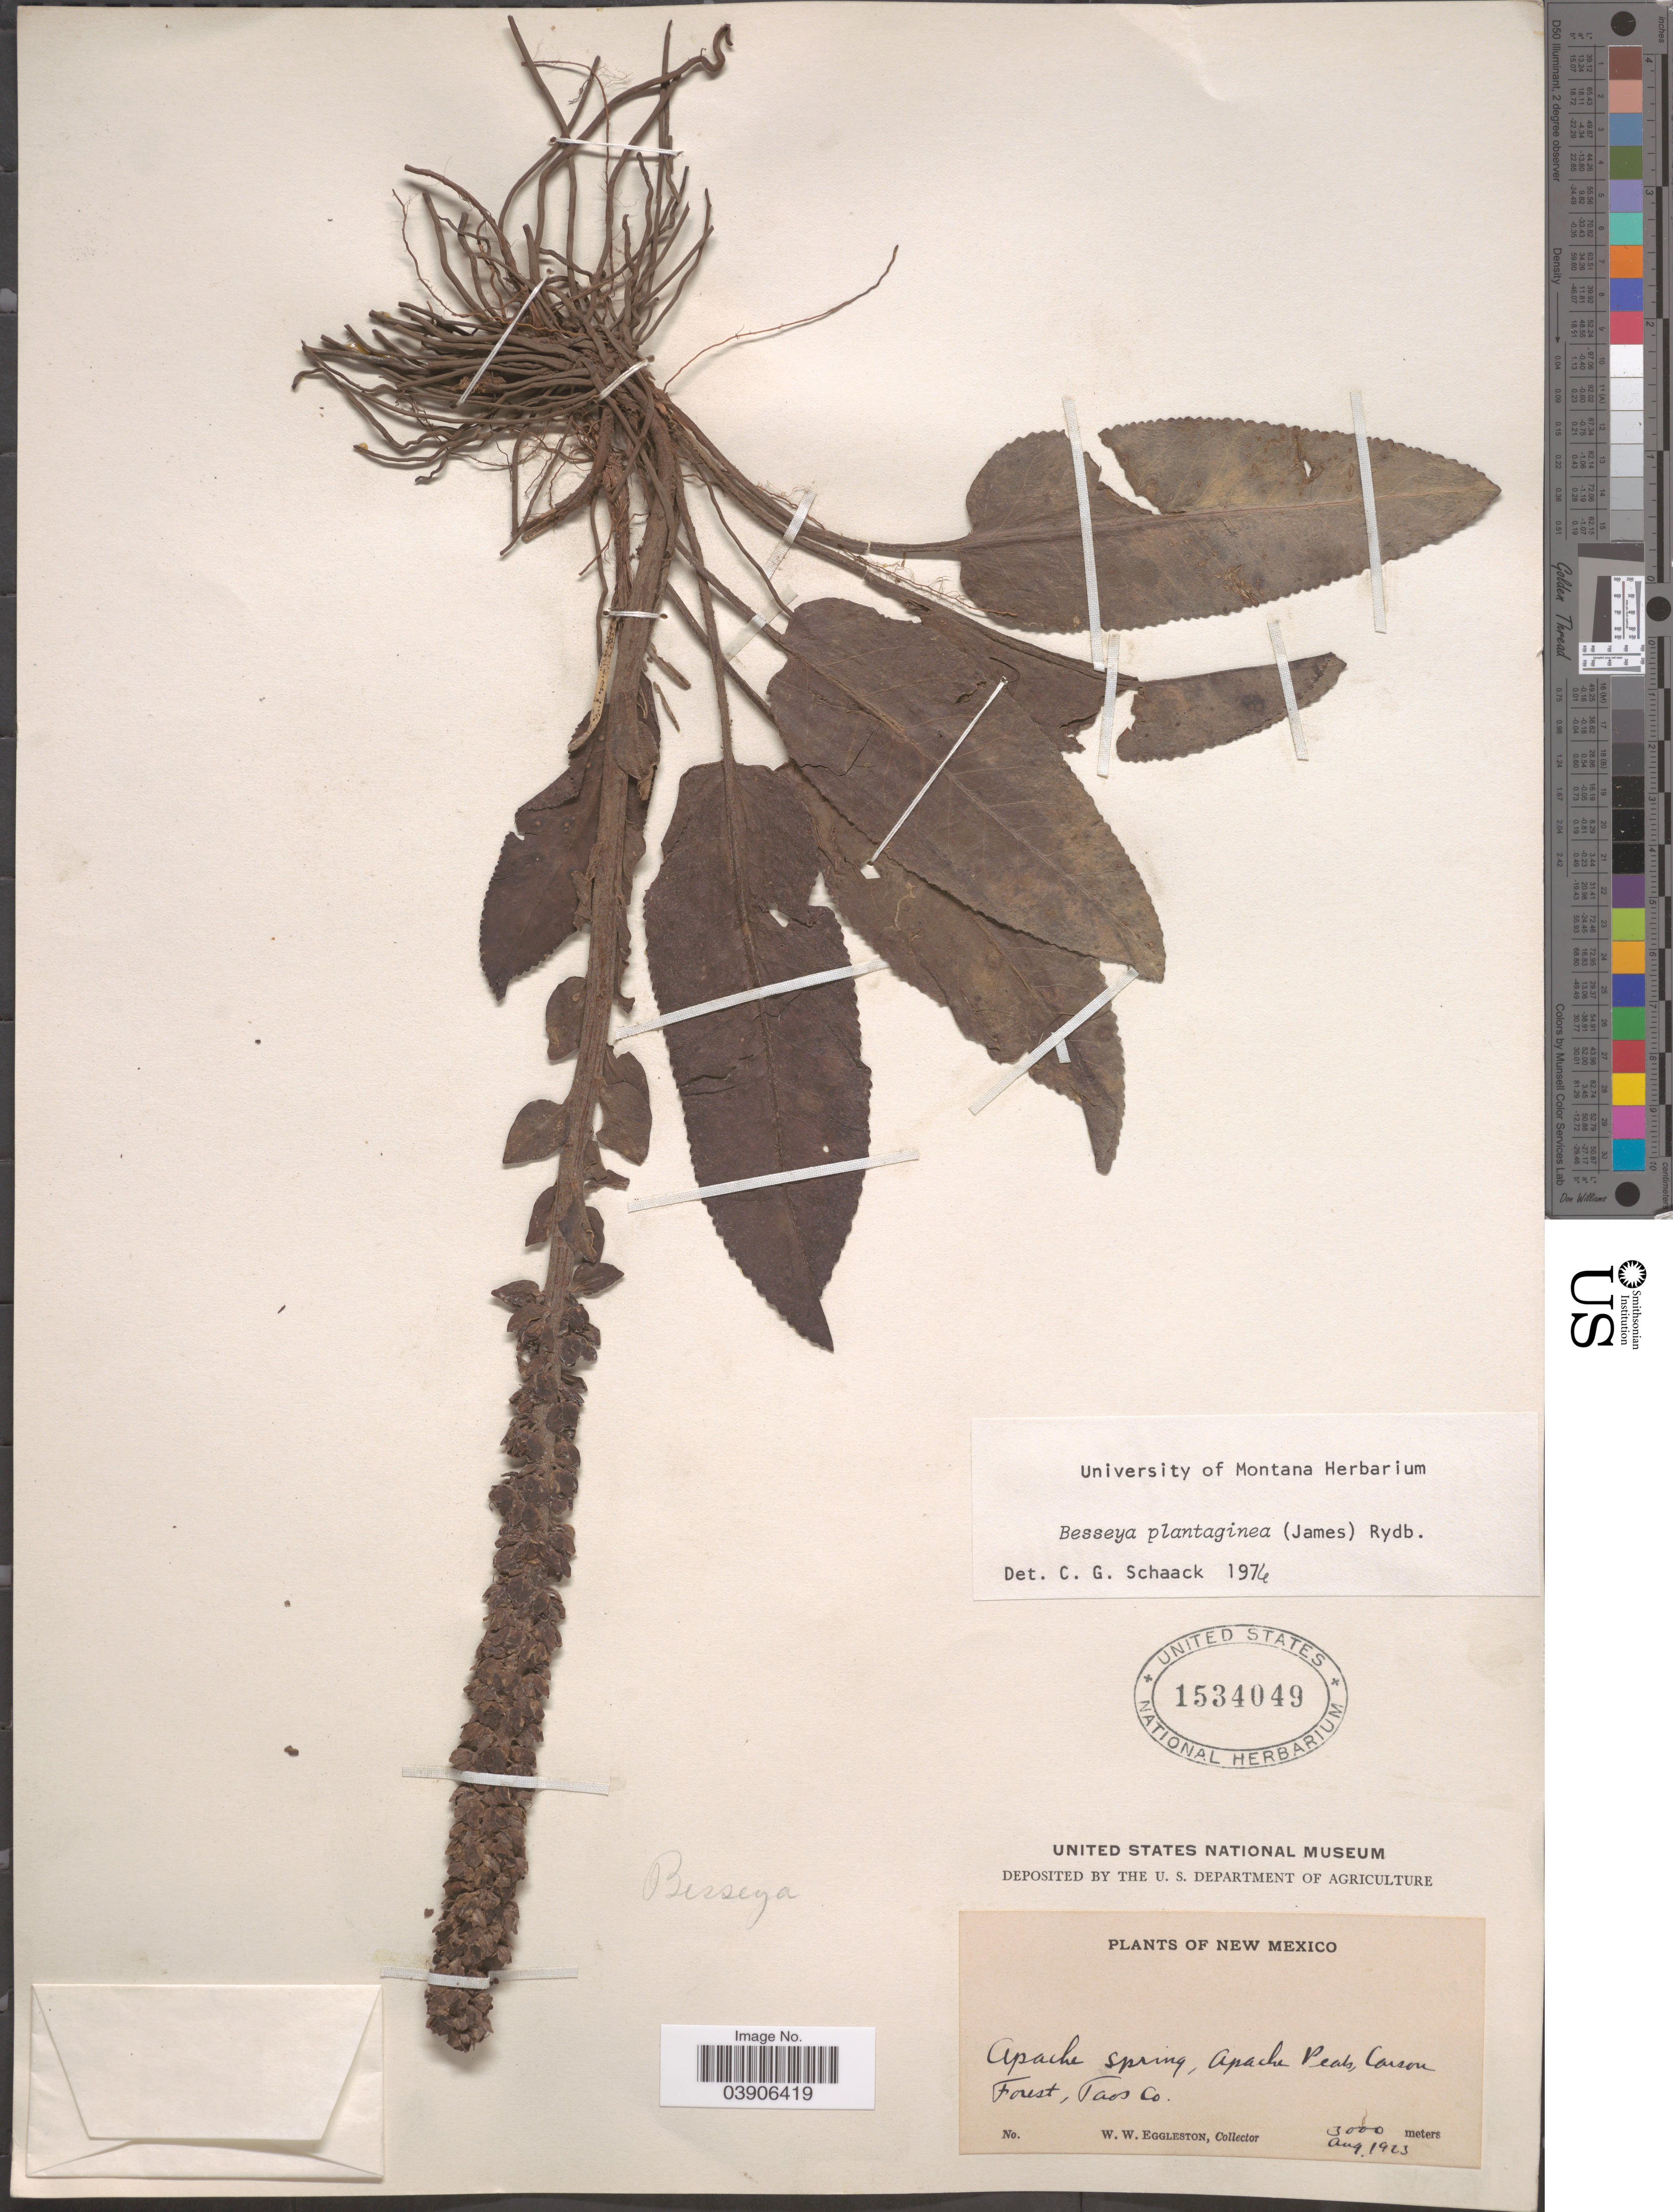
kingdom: Plantae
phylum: Tracheophyta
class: Magnoliopsida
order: Lamiales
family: Plantaginaceae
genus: Synthyris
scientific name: Synthyris plantaginea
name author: (E. James) Benth.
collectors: W. W. Eggleston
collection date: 1923-08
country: United States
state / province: New Mexico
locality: Apache Spring, Apache Peak, Carson Forest, Taos County.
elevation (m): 3000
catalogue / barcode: US 1534049